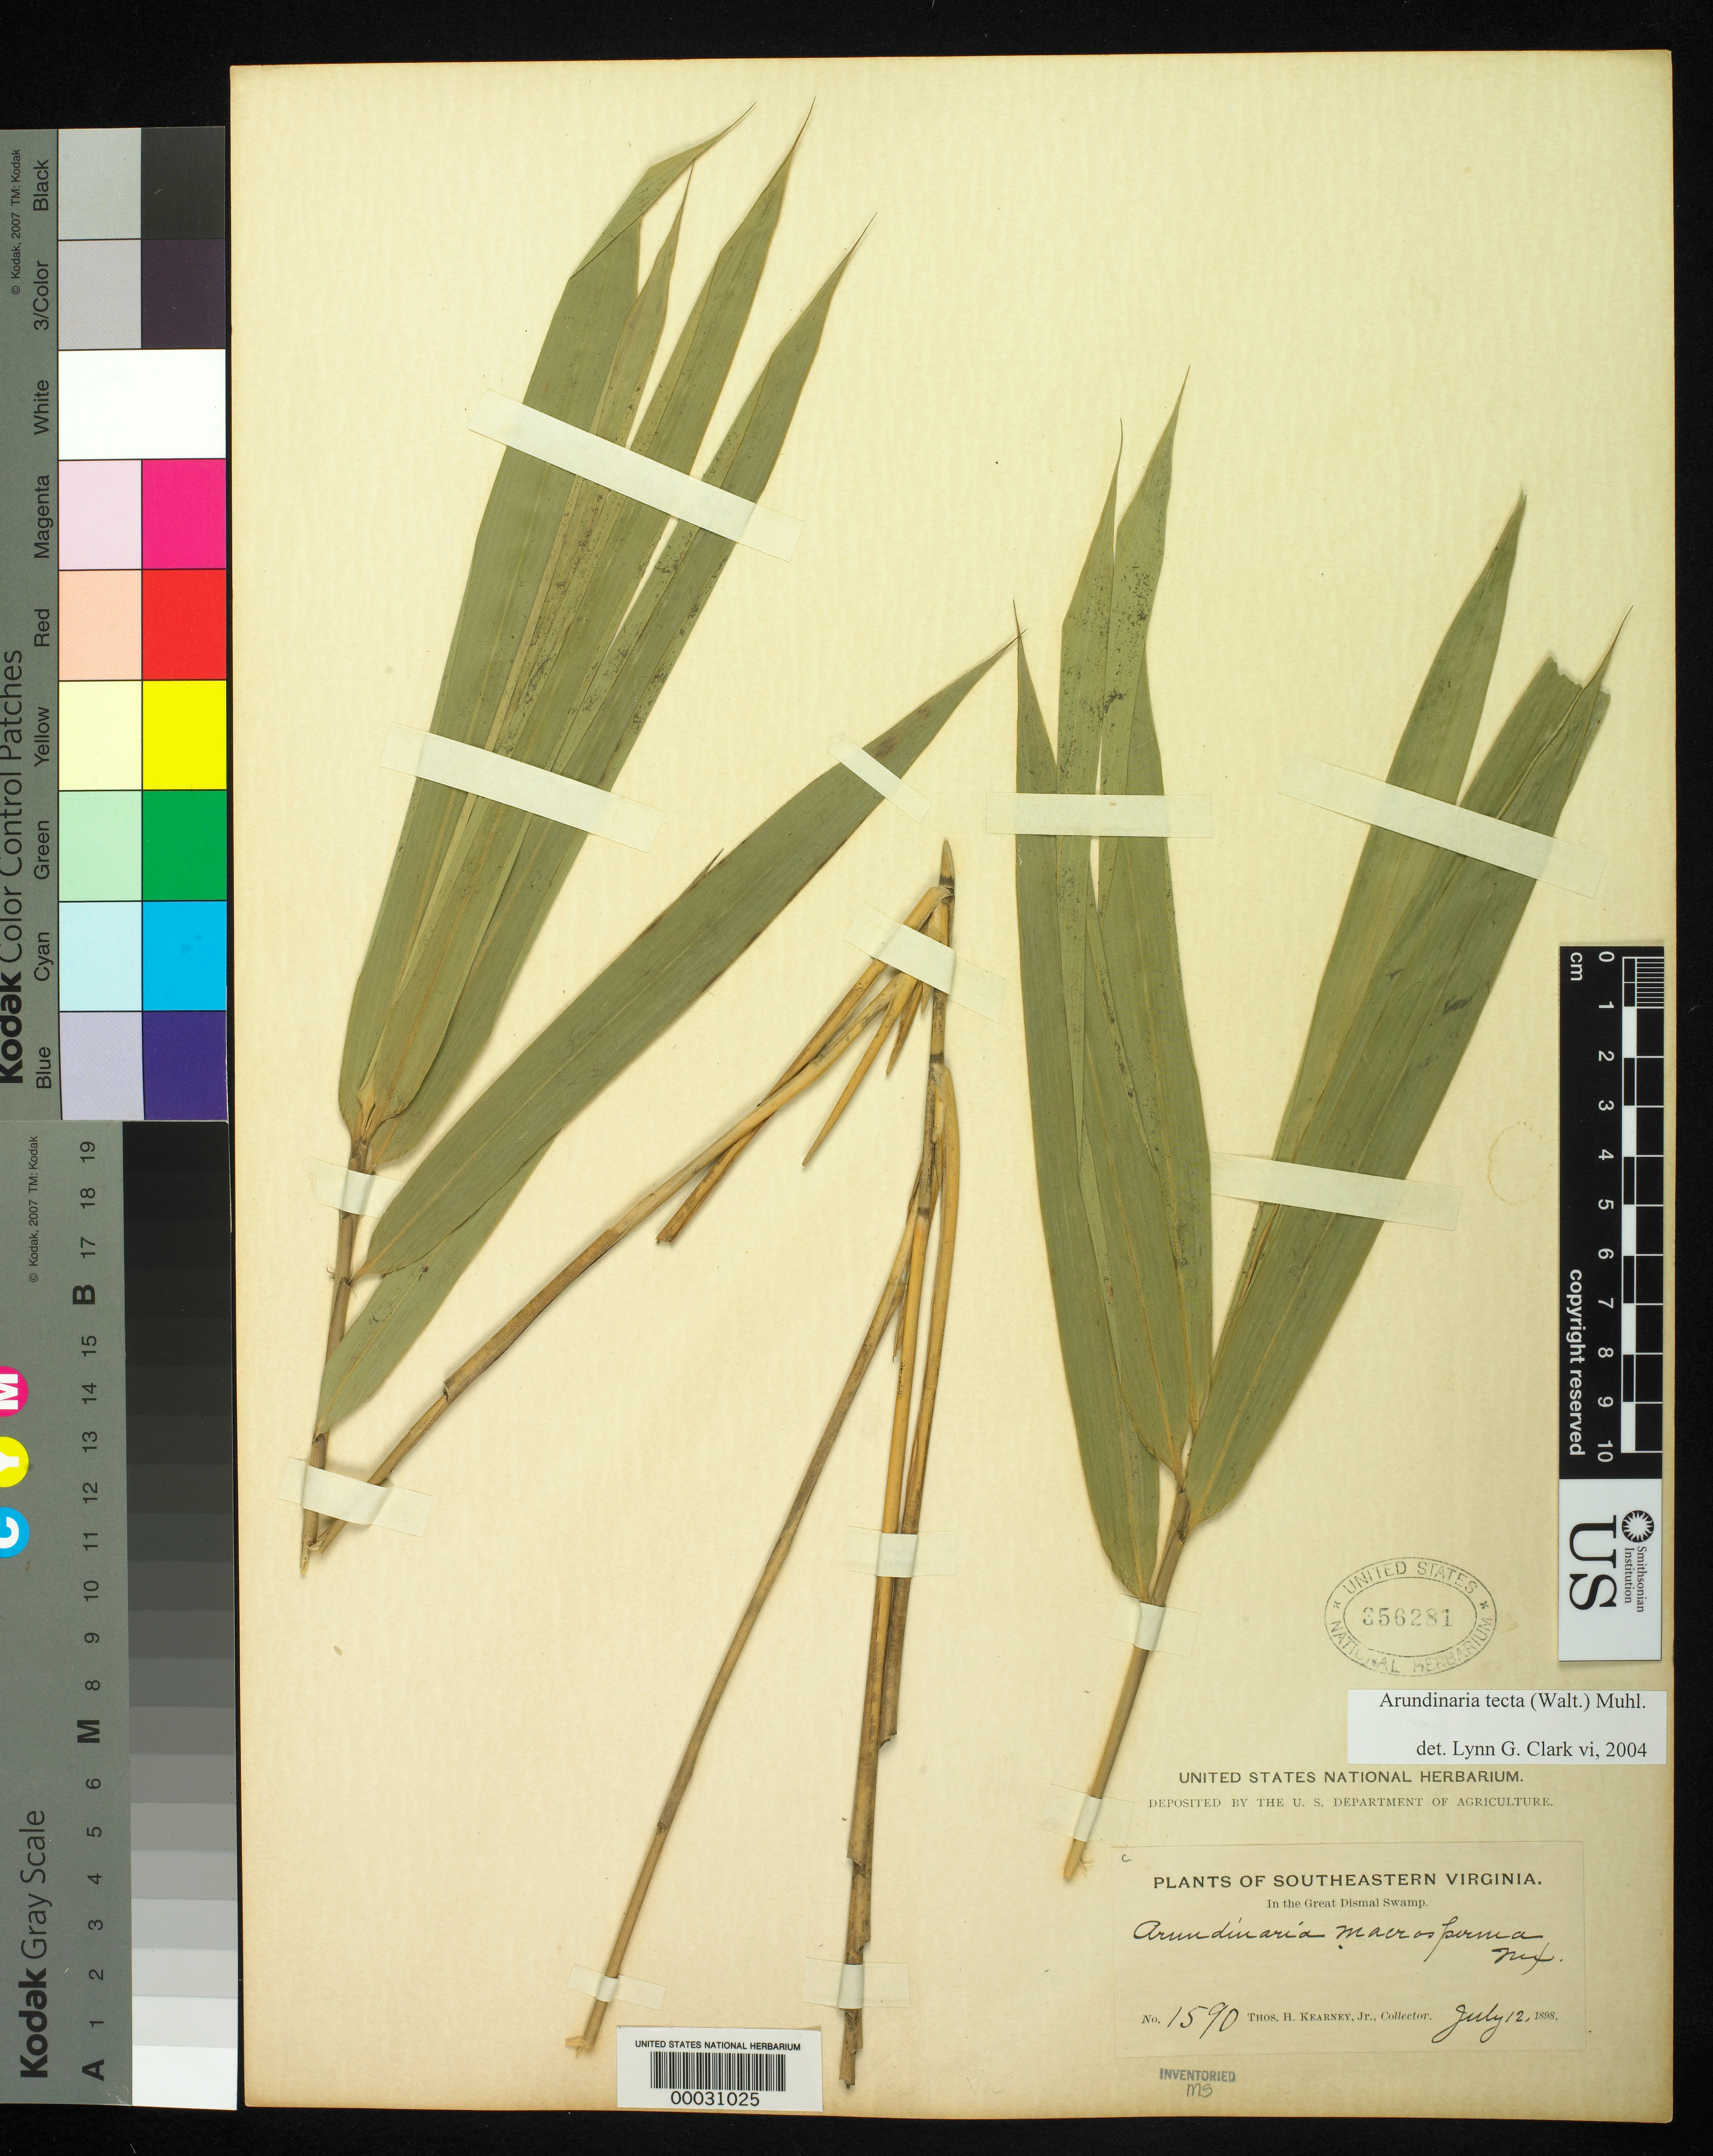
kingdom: Plantae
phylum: Tracheophyta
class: Liliopsida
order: Poales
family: Poaceae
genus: Arundinaria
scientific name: Arundinaria tecta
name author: (Walter) Muhl.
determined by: Clark, Lynn G., (ISC), Iowa State University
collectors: T. H. Kearney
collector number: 1590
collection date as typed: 12 Jul 1898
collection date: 1898-07-12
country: United States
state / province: Virginia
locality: Great dismal swamp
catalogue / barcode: US 356281